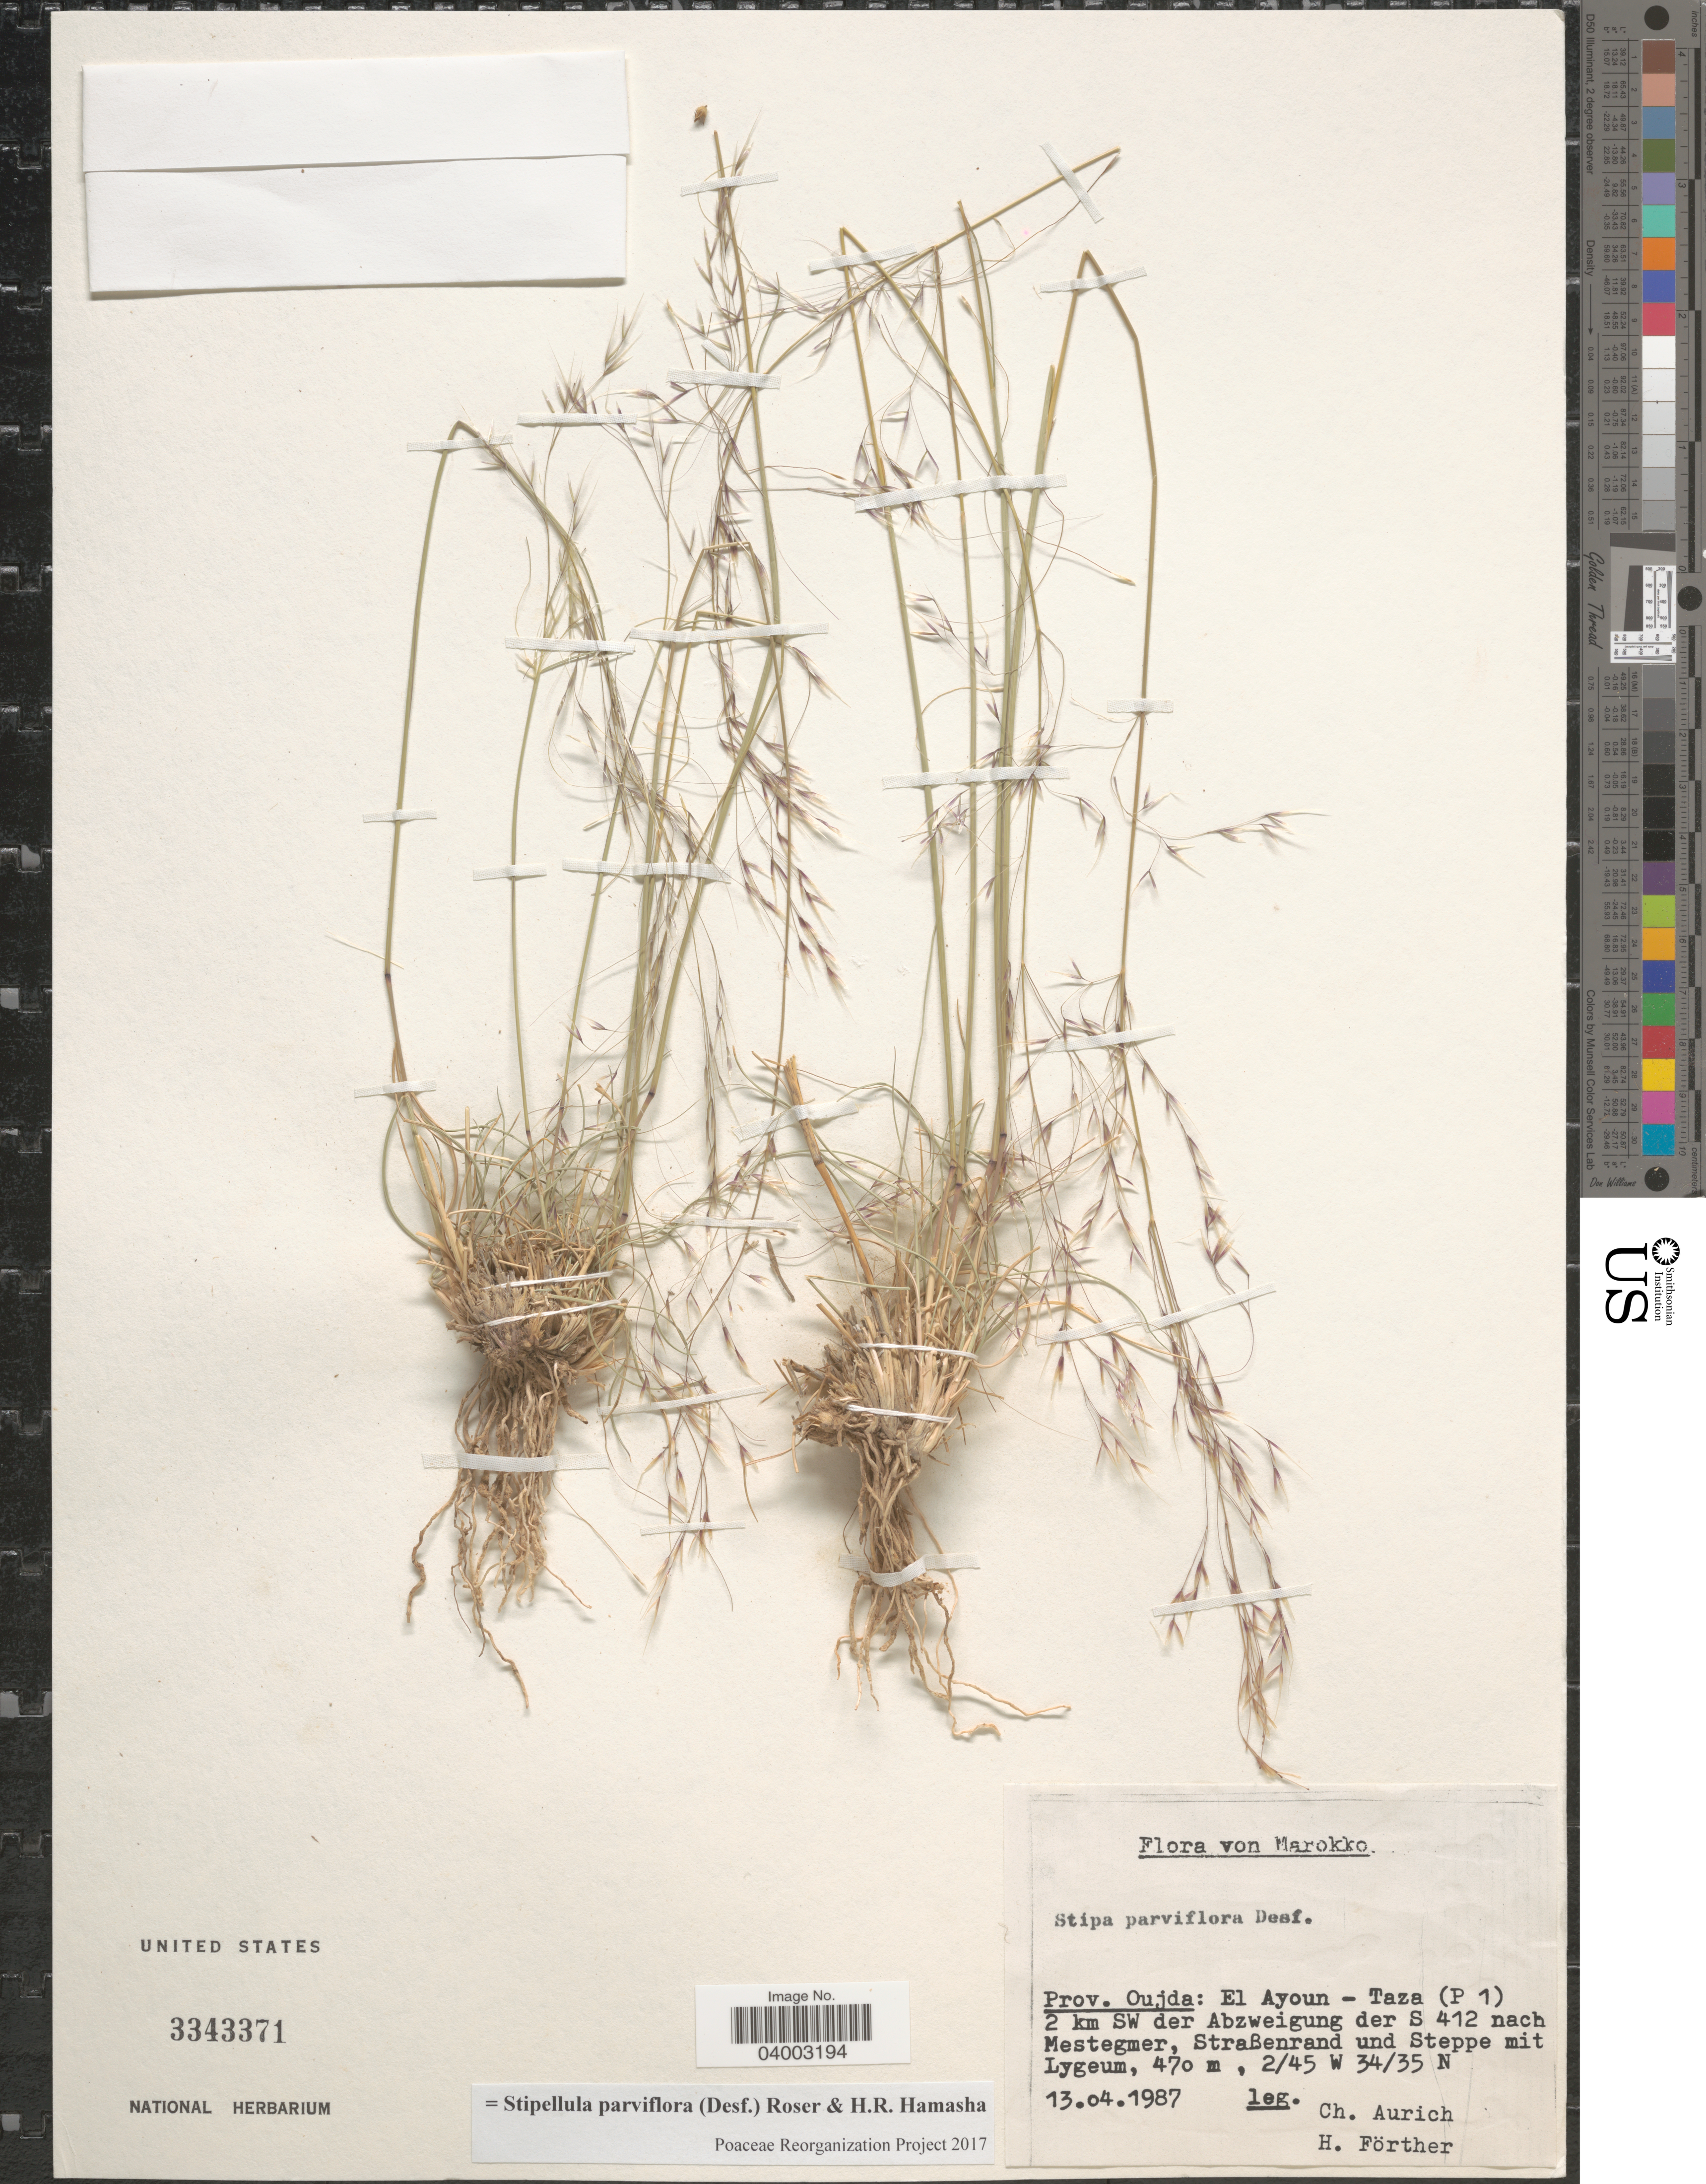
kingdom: Plantae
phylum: Tracheophyta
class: Liliopsida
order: Poales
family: Poaceae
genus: Stipellula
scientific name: Stipellula parviflora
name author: (Desf.) Röser & H. R. Hamasha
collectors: C. Aurich & H. Förther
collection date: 1987-04-13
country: Morocco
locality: Prov. Oujda: El Ayoun - Taza (P 1) 2 km SW der Abzweigung der S 412 nach Mestegmer, Straßenrand und Steppe mit Lygeum.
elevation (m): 470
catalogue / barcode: US 3343371